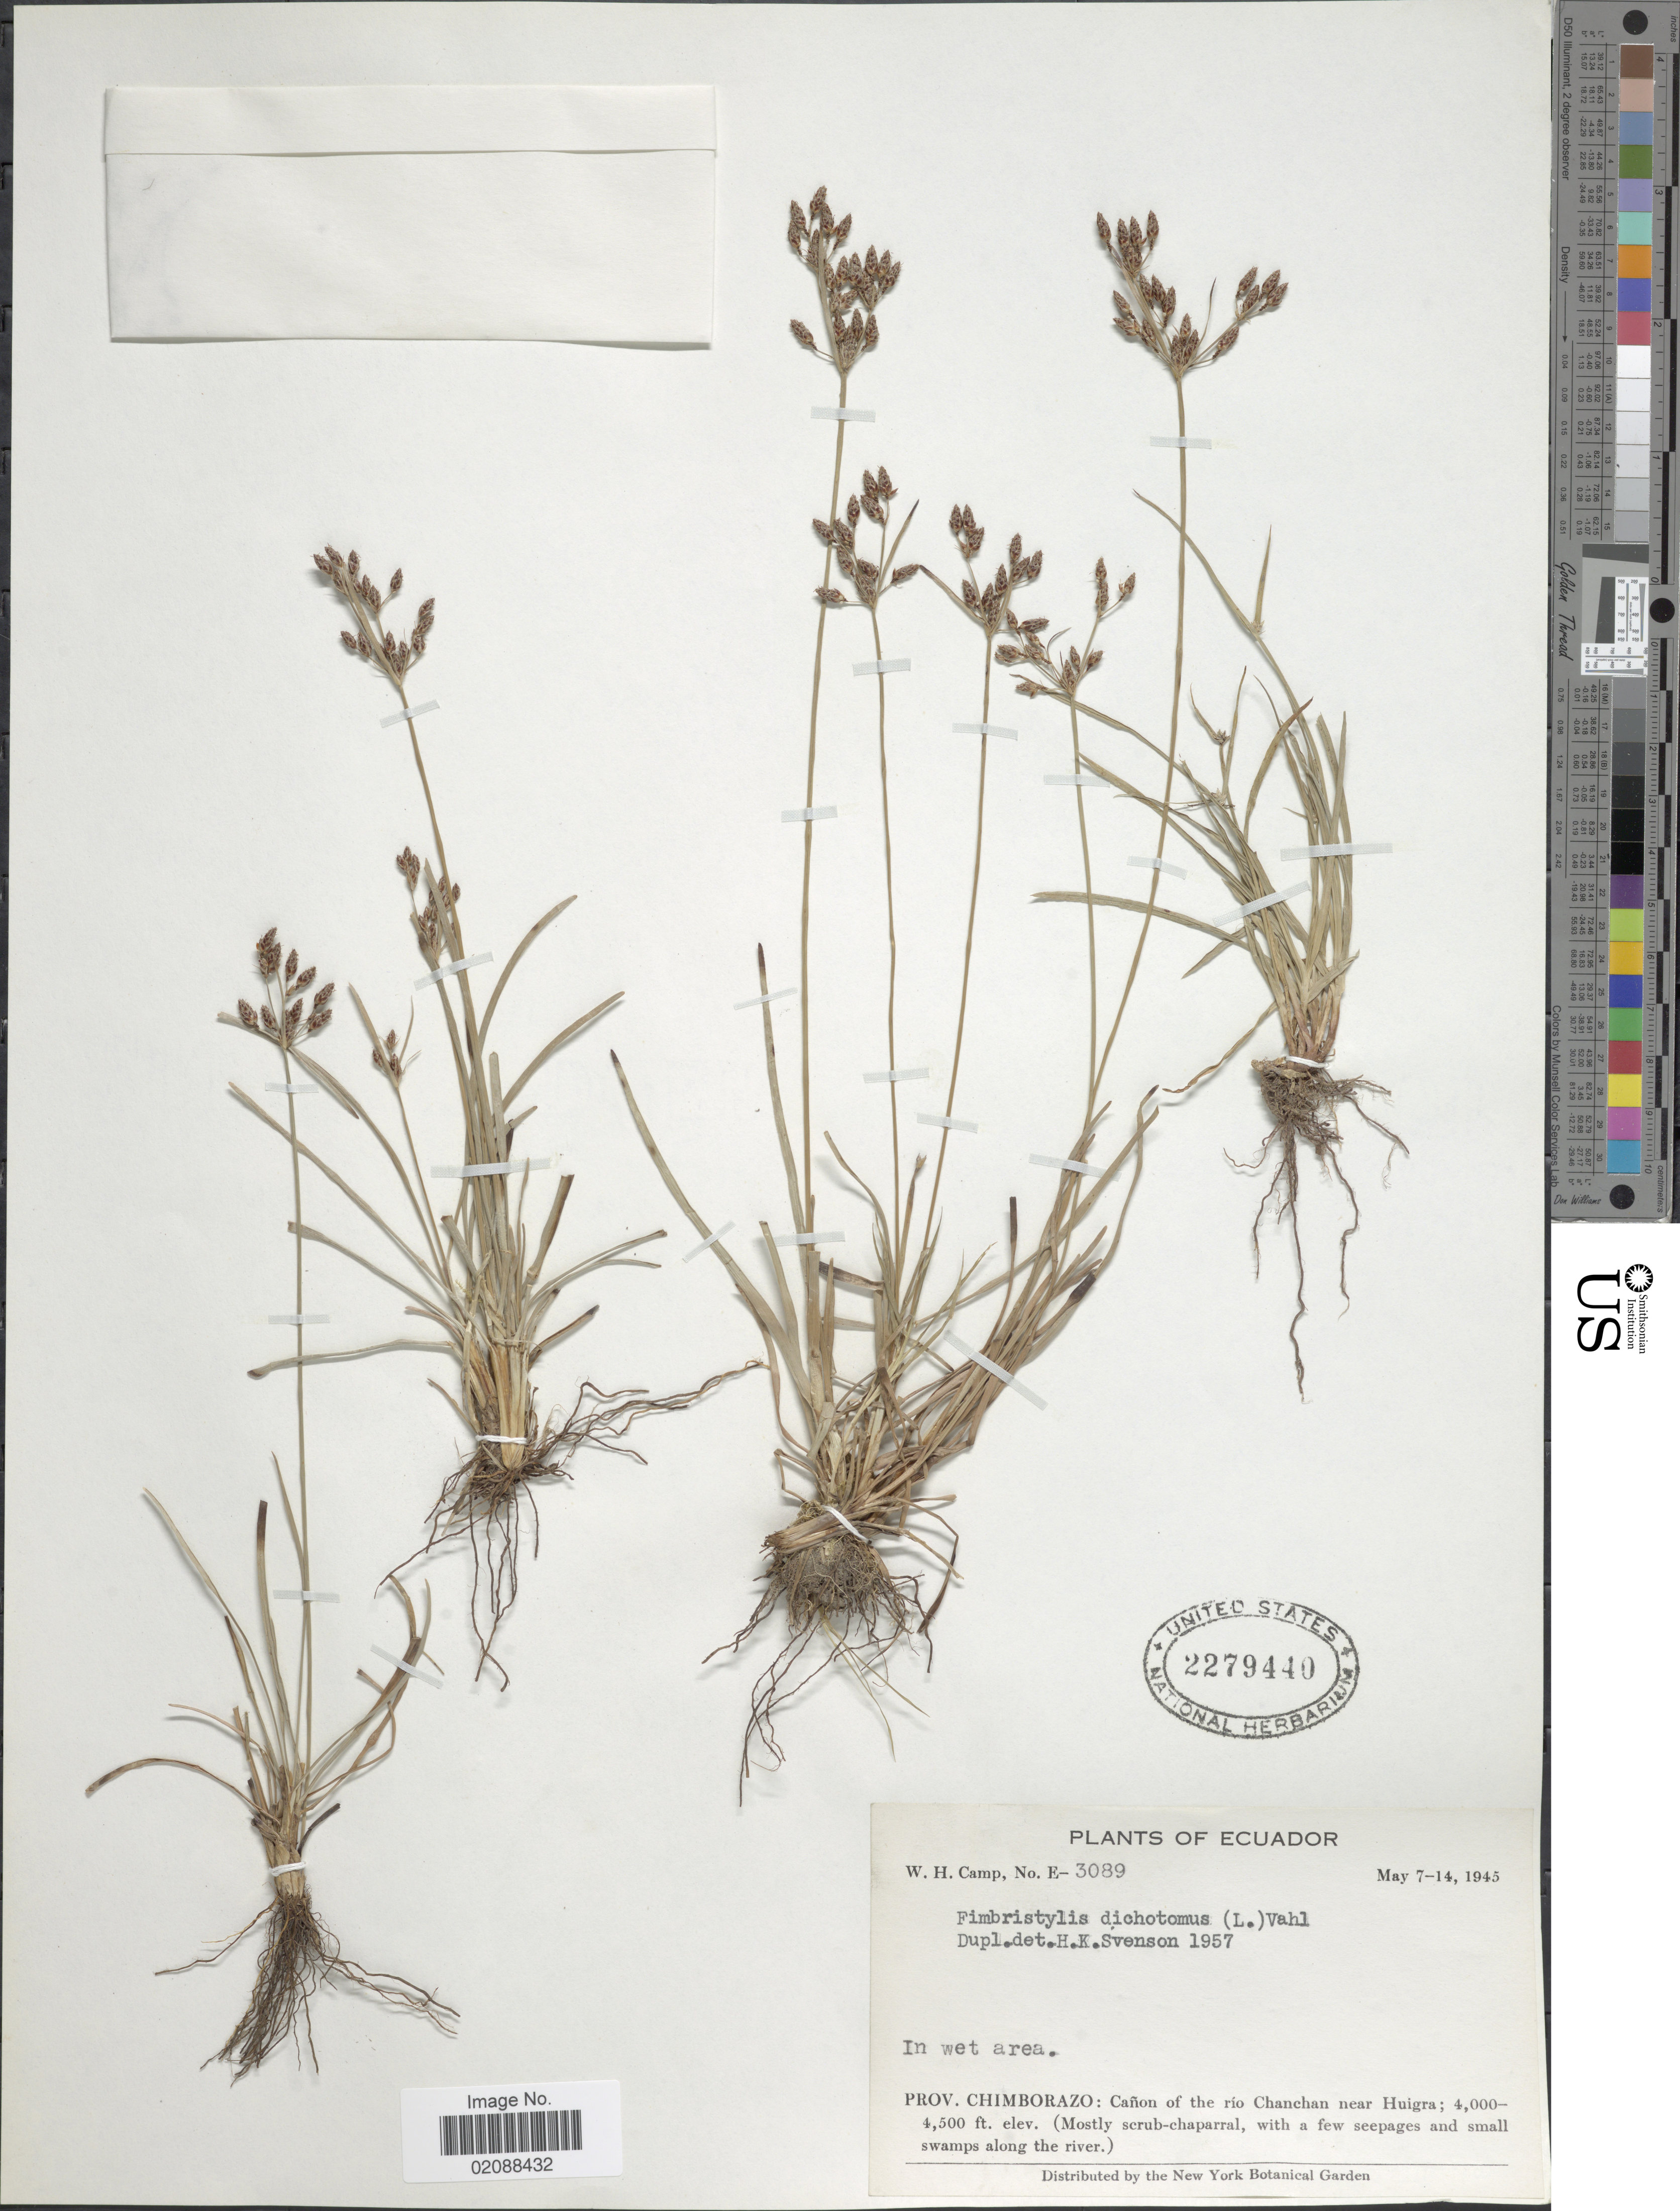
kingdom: Plantae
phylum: Tracheophyta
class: Liliopsida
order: Poales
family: Cyperaceae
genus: Fimbristylis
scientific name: Fimbristylis dichotoma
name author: (L.) Vahl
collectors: W. H. Camp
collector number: E-3089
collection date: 1945-05-07/1945-05-14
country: Ecuador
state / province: Chimborazo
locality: Canon of the rio Chanchan near Huigra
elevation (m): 1219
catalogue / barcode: US 2279440